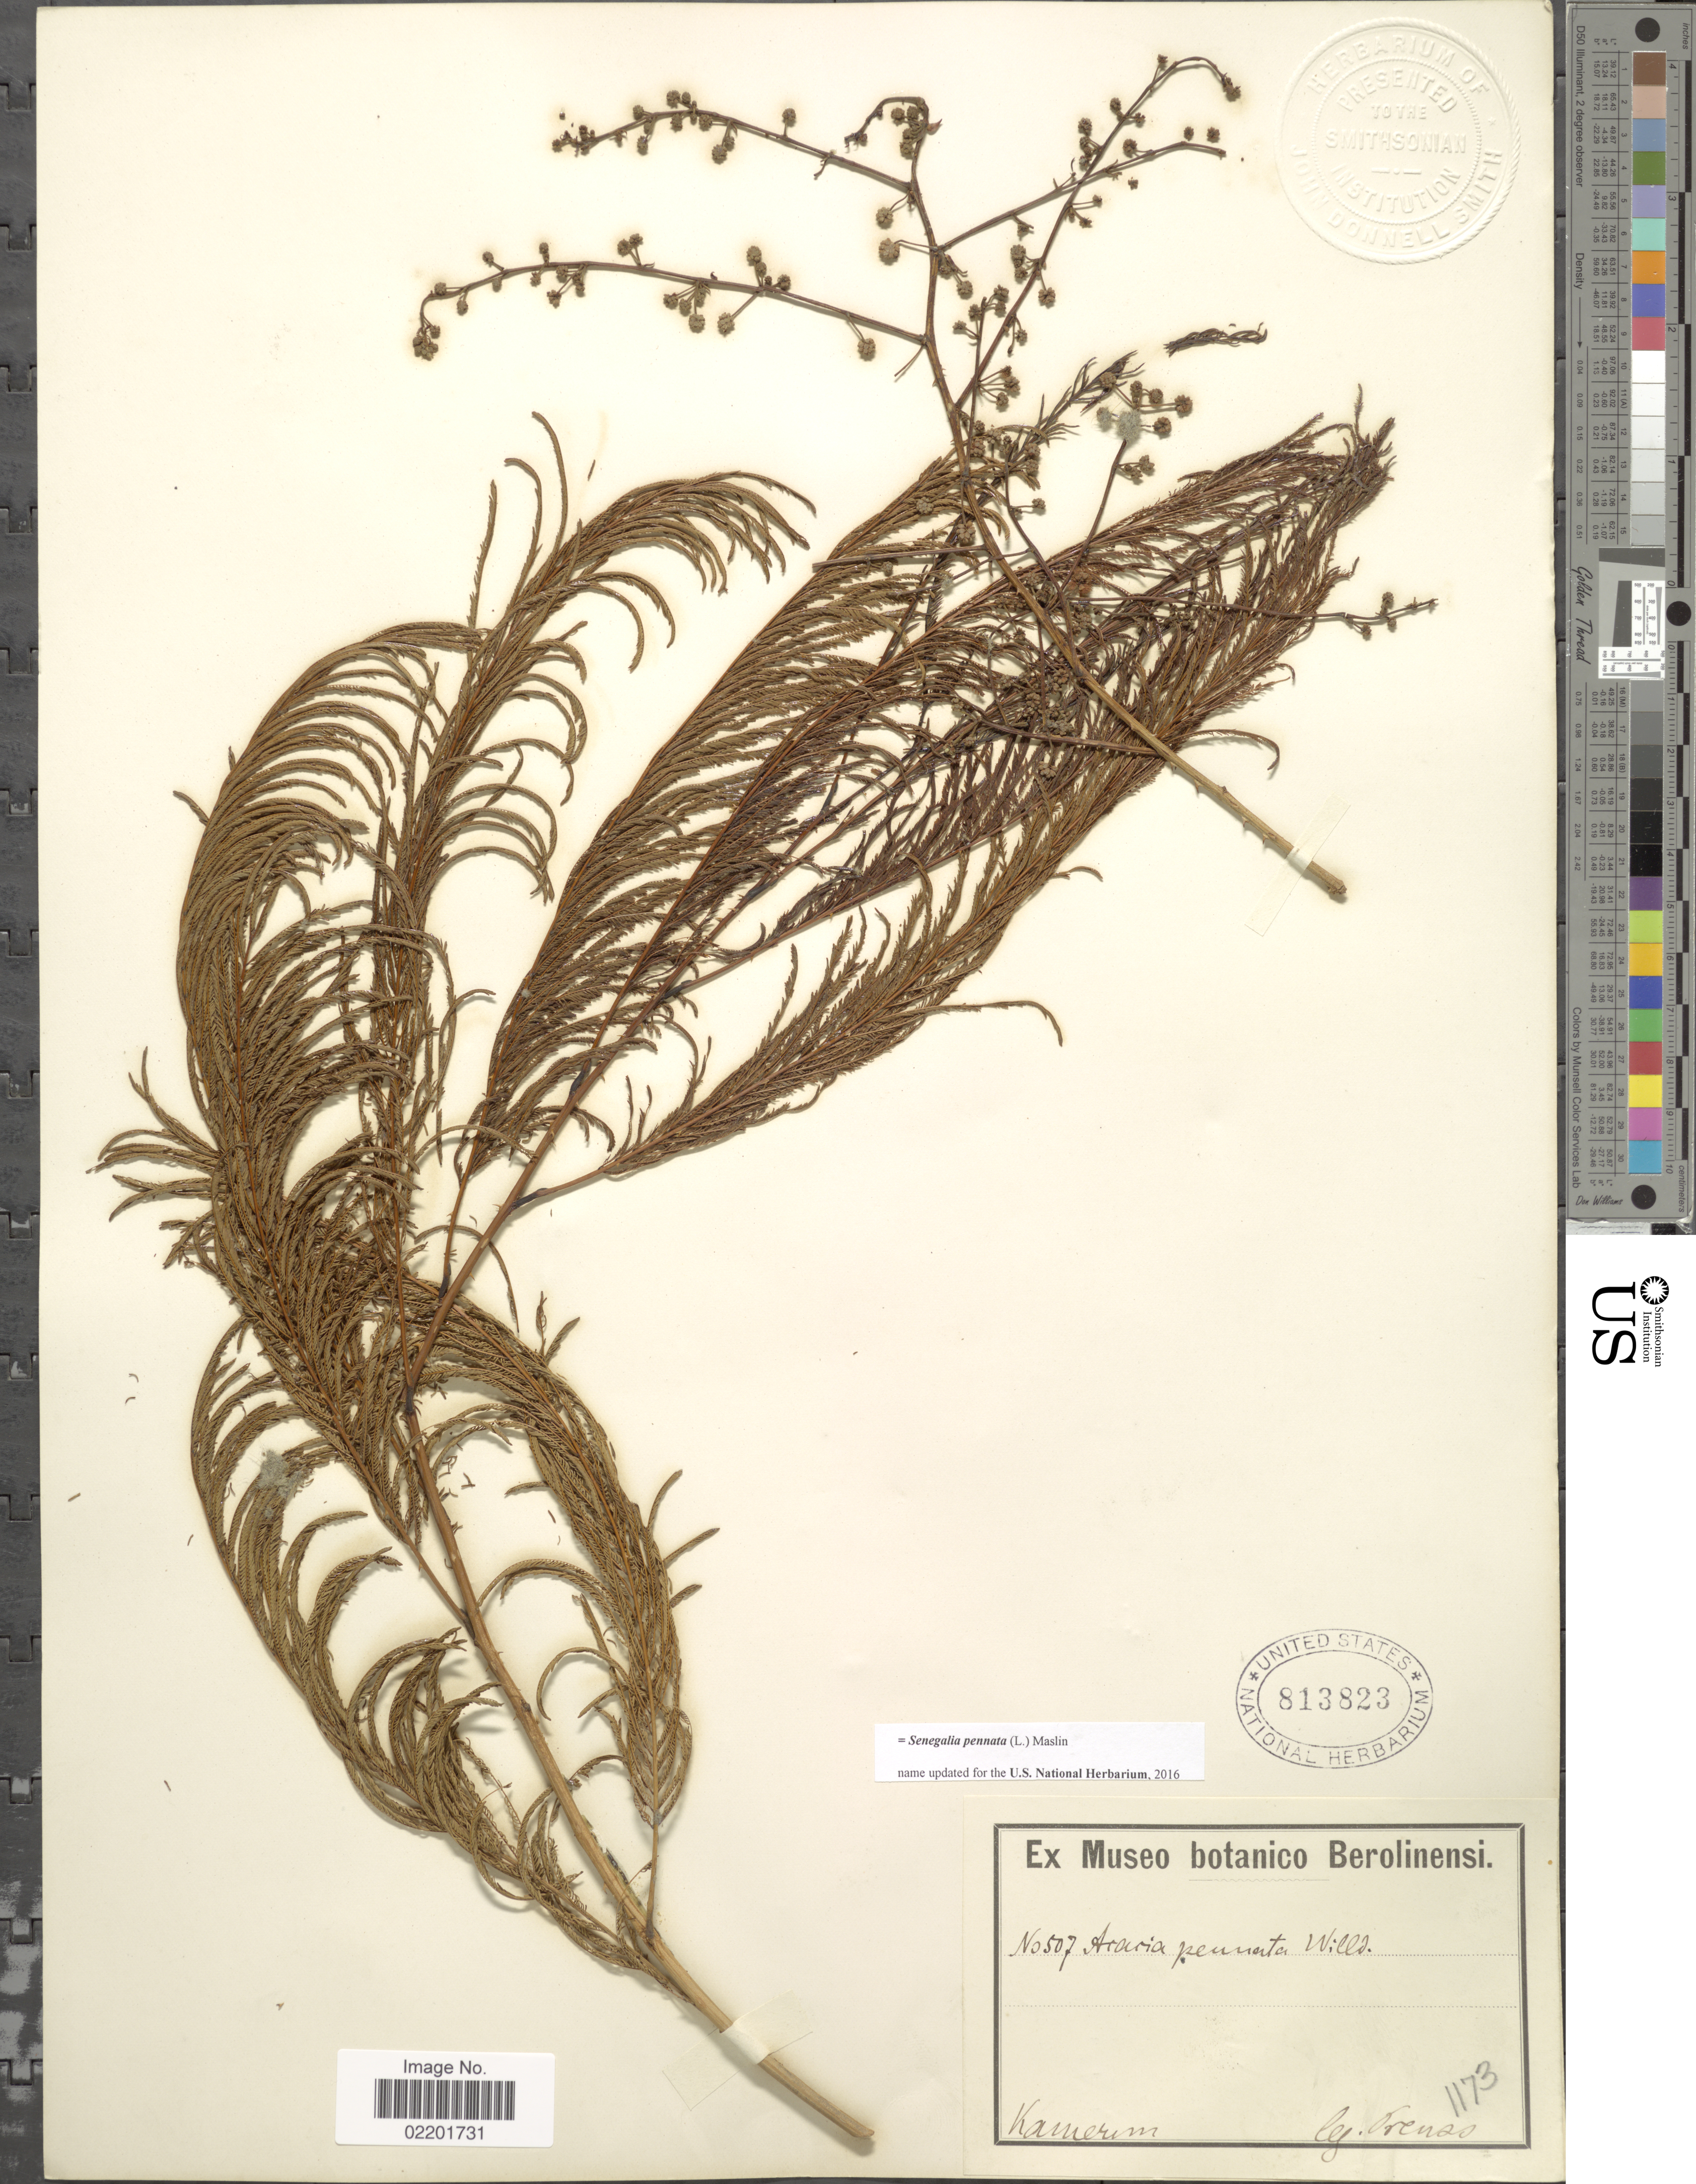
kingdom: Plantae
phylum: Tracheophyta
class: Magnoliopsida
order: Fabales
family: Fabaceae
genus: Senegalia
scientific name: Senegalia pennata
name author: (L.) Maslin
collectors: Prenss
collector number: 507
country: Cameroon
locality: Kamerun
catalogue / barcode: US 813823